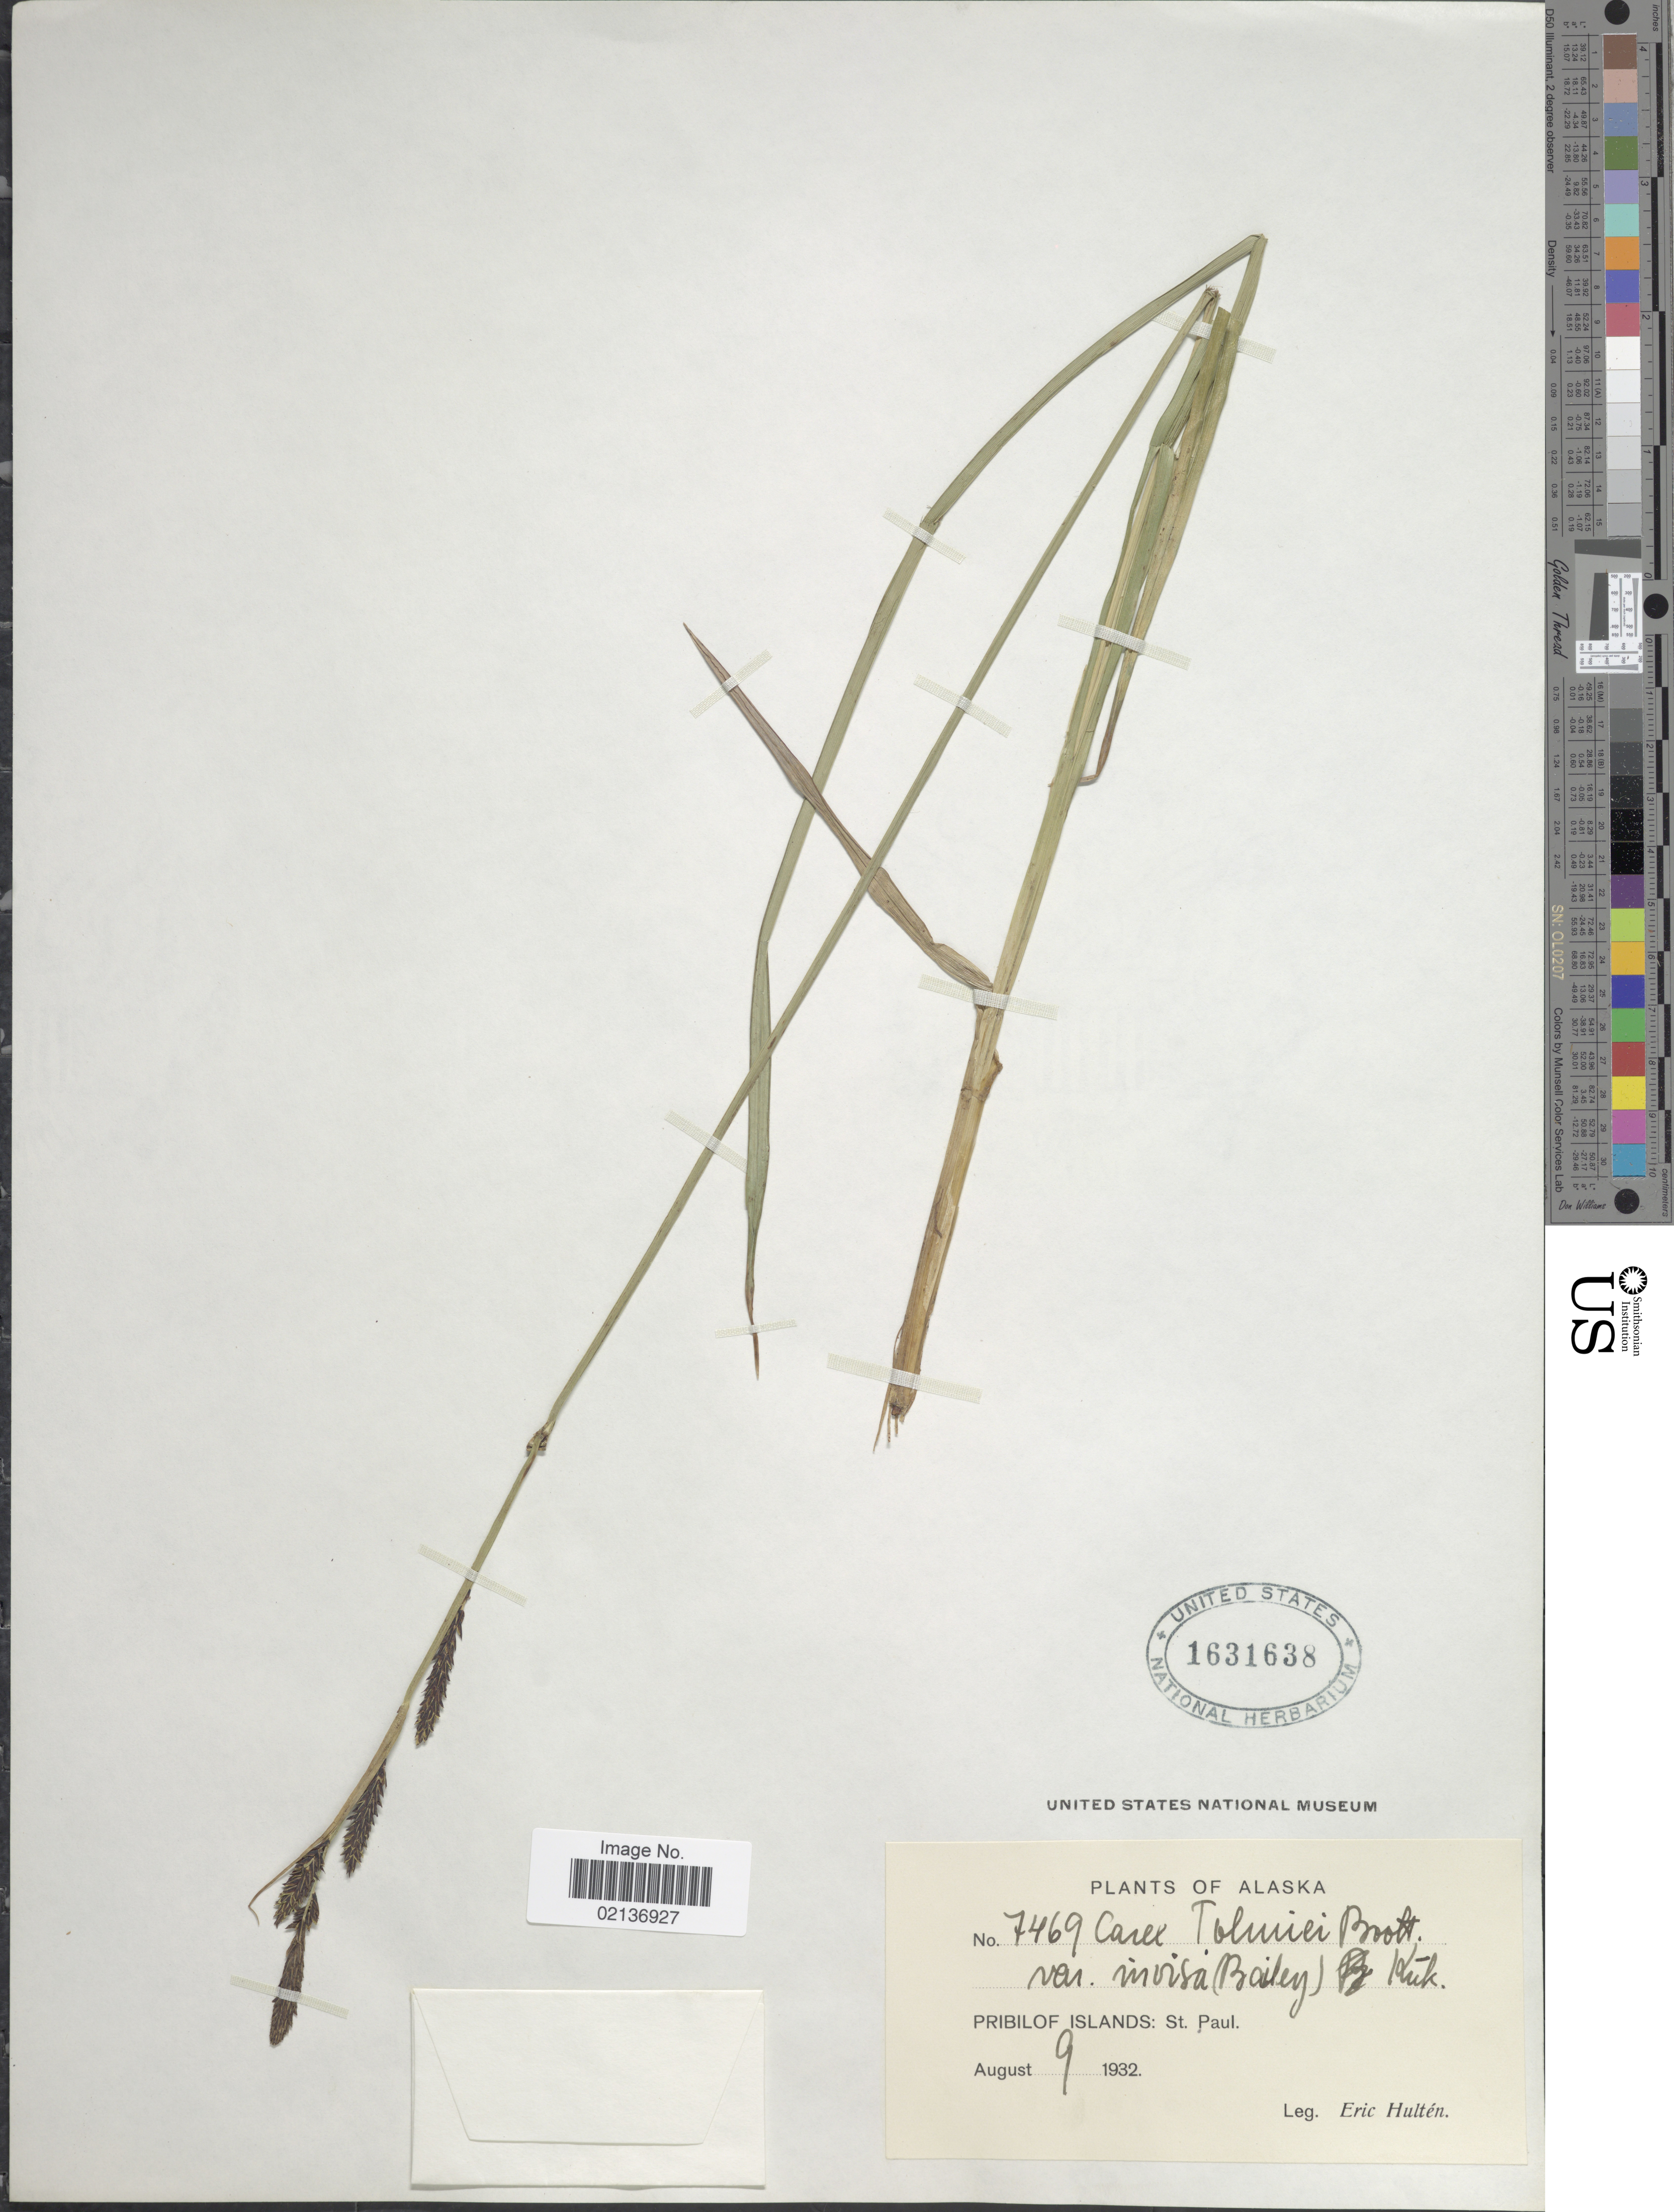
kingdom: Plantae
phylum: Tracheophyta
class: Liliopsida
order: Poales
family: Cyperaceae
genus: Carex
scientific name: Carex spectabilis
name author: Dewey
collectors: E. G. Hultén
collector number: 7469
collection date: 1932-08-09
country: United States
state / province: Alaska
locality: Pribilof Islands, St. Paul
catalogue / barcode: US 1631638